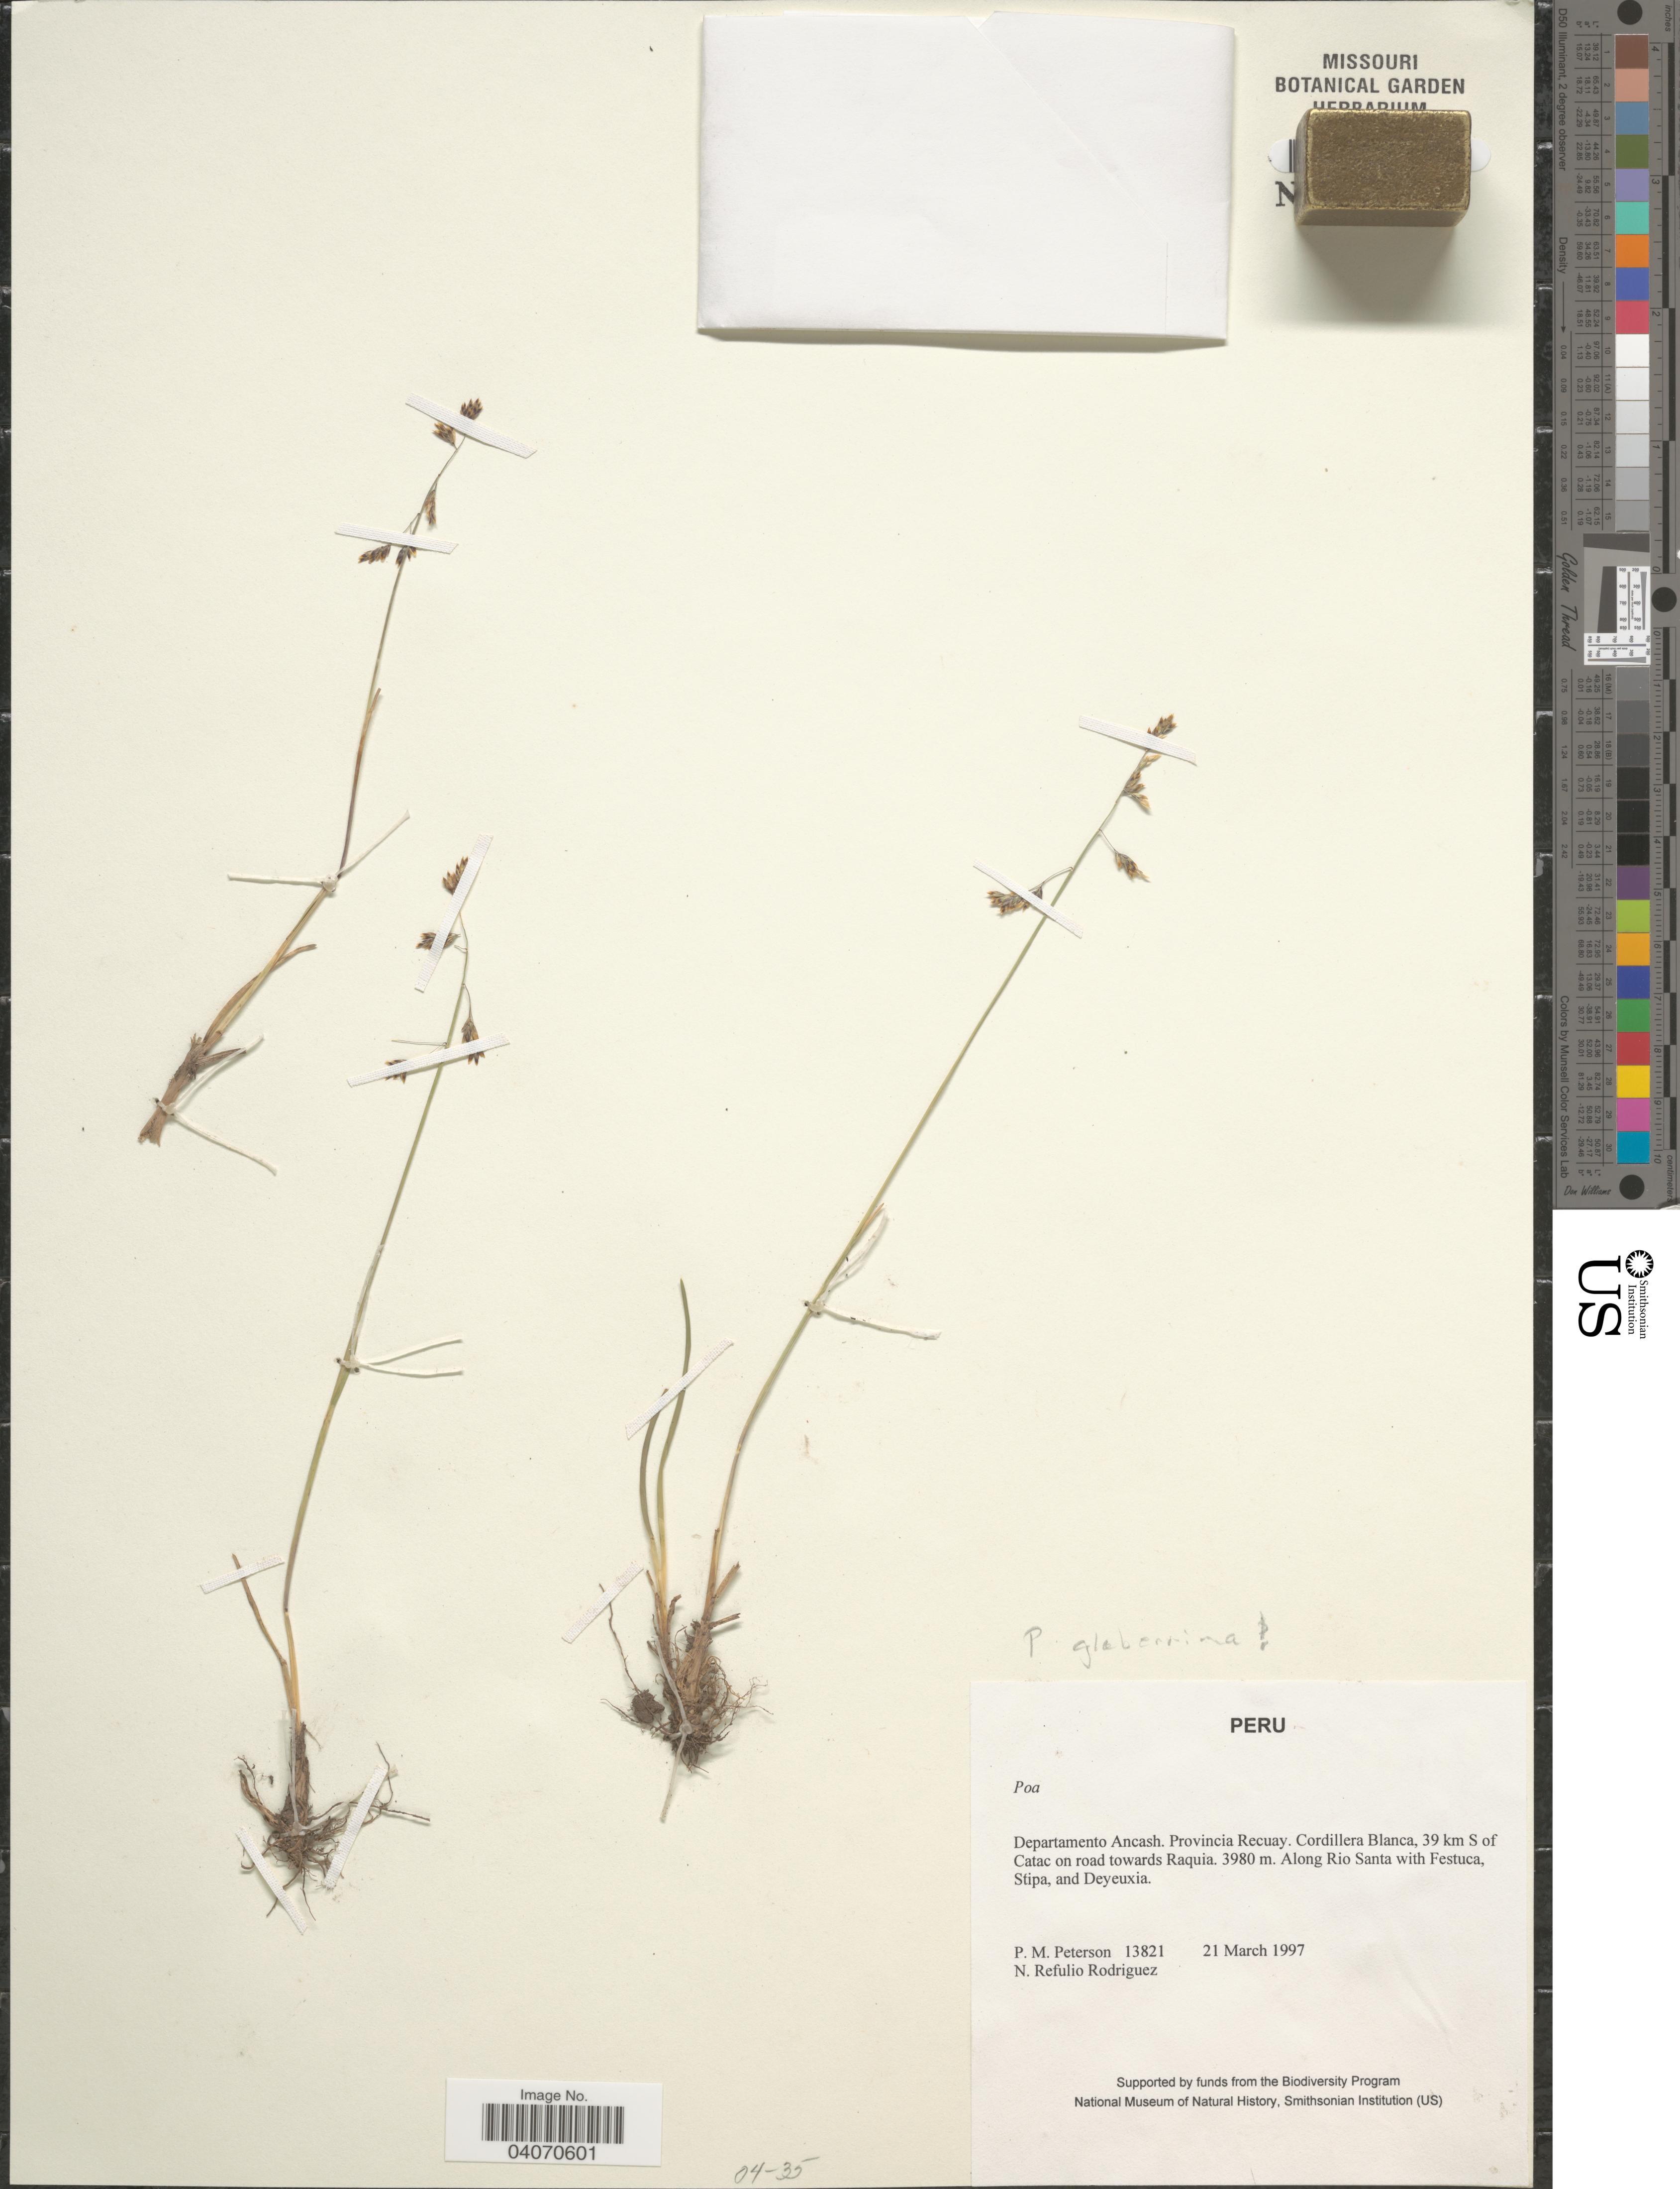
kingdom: Plantae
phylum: Tracheophyta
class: Liliopsida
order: Poales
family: Poaceae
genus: Poa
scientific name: Poa glaberrima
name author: Tovar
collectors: P. M. Peterson & N. Refulio-Rodríguez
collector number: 13821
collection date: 1997-03-21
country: Peru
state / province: Ancash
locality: Departamento Ancash. Provincia Recuay. Cordillera Blanca, 39 km S of Catac on road towards Raquia. Along Rio Santa.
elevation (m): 3980